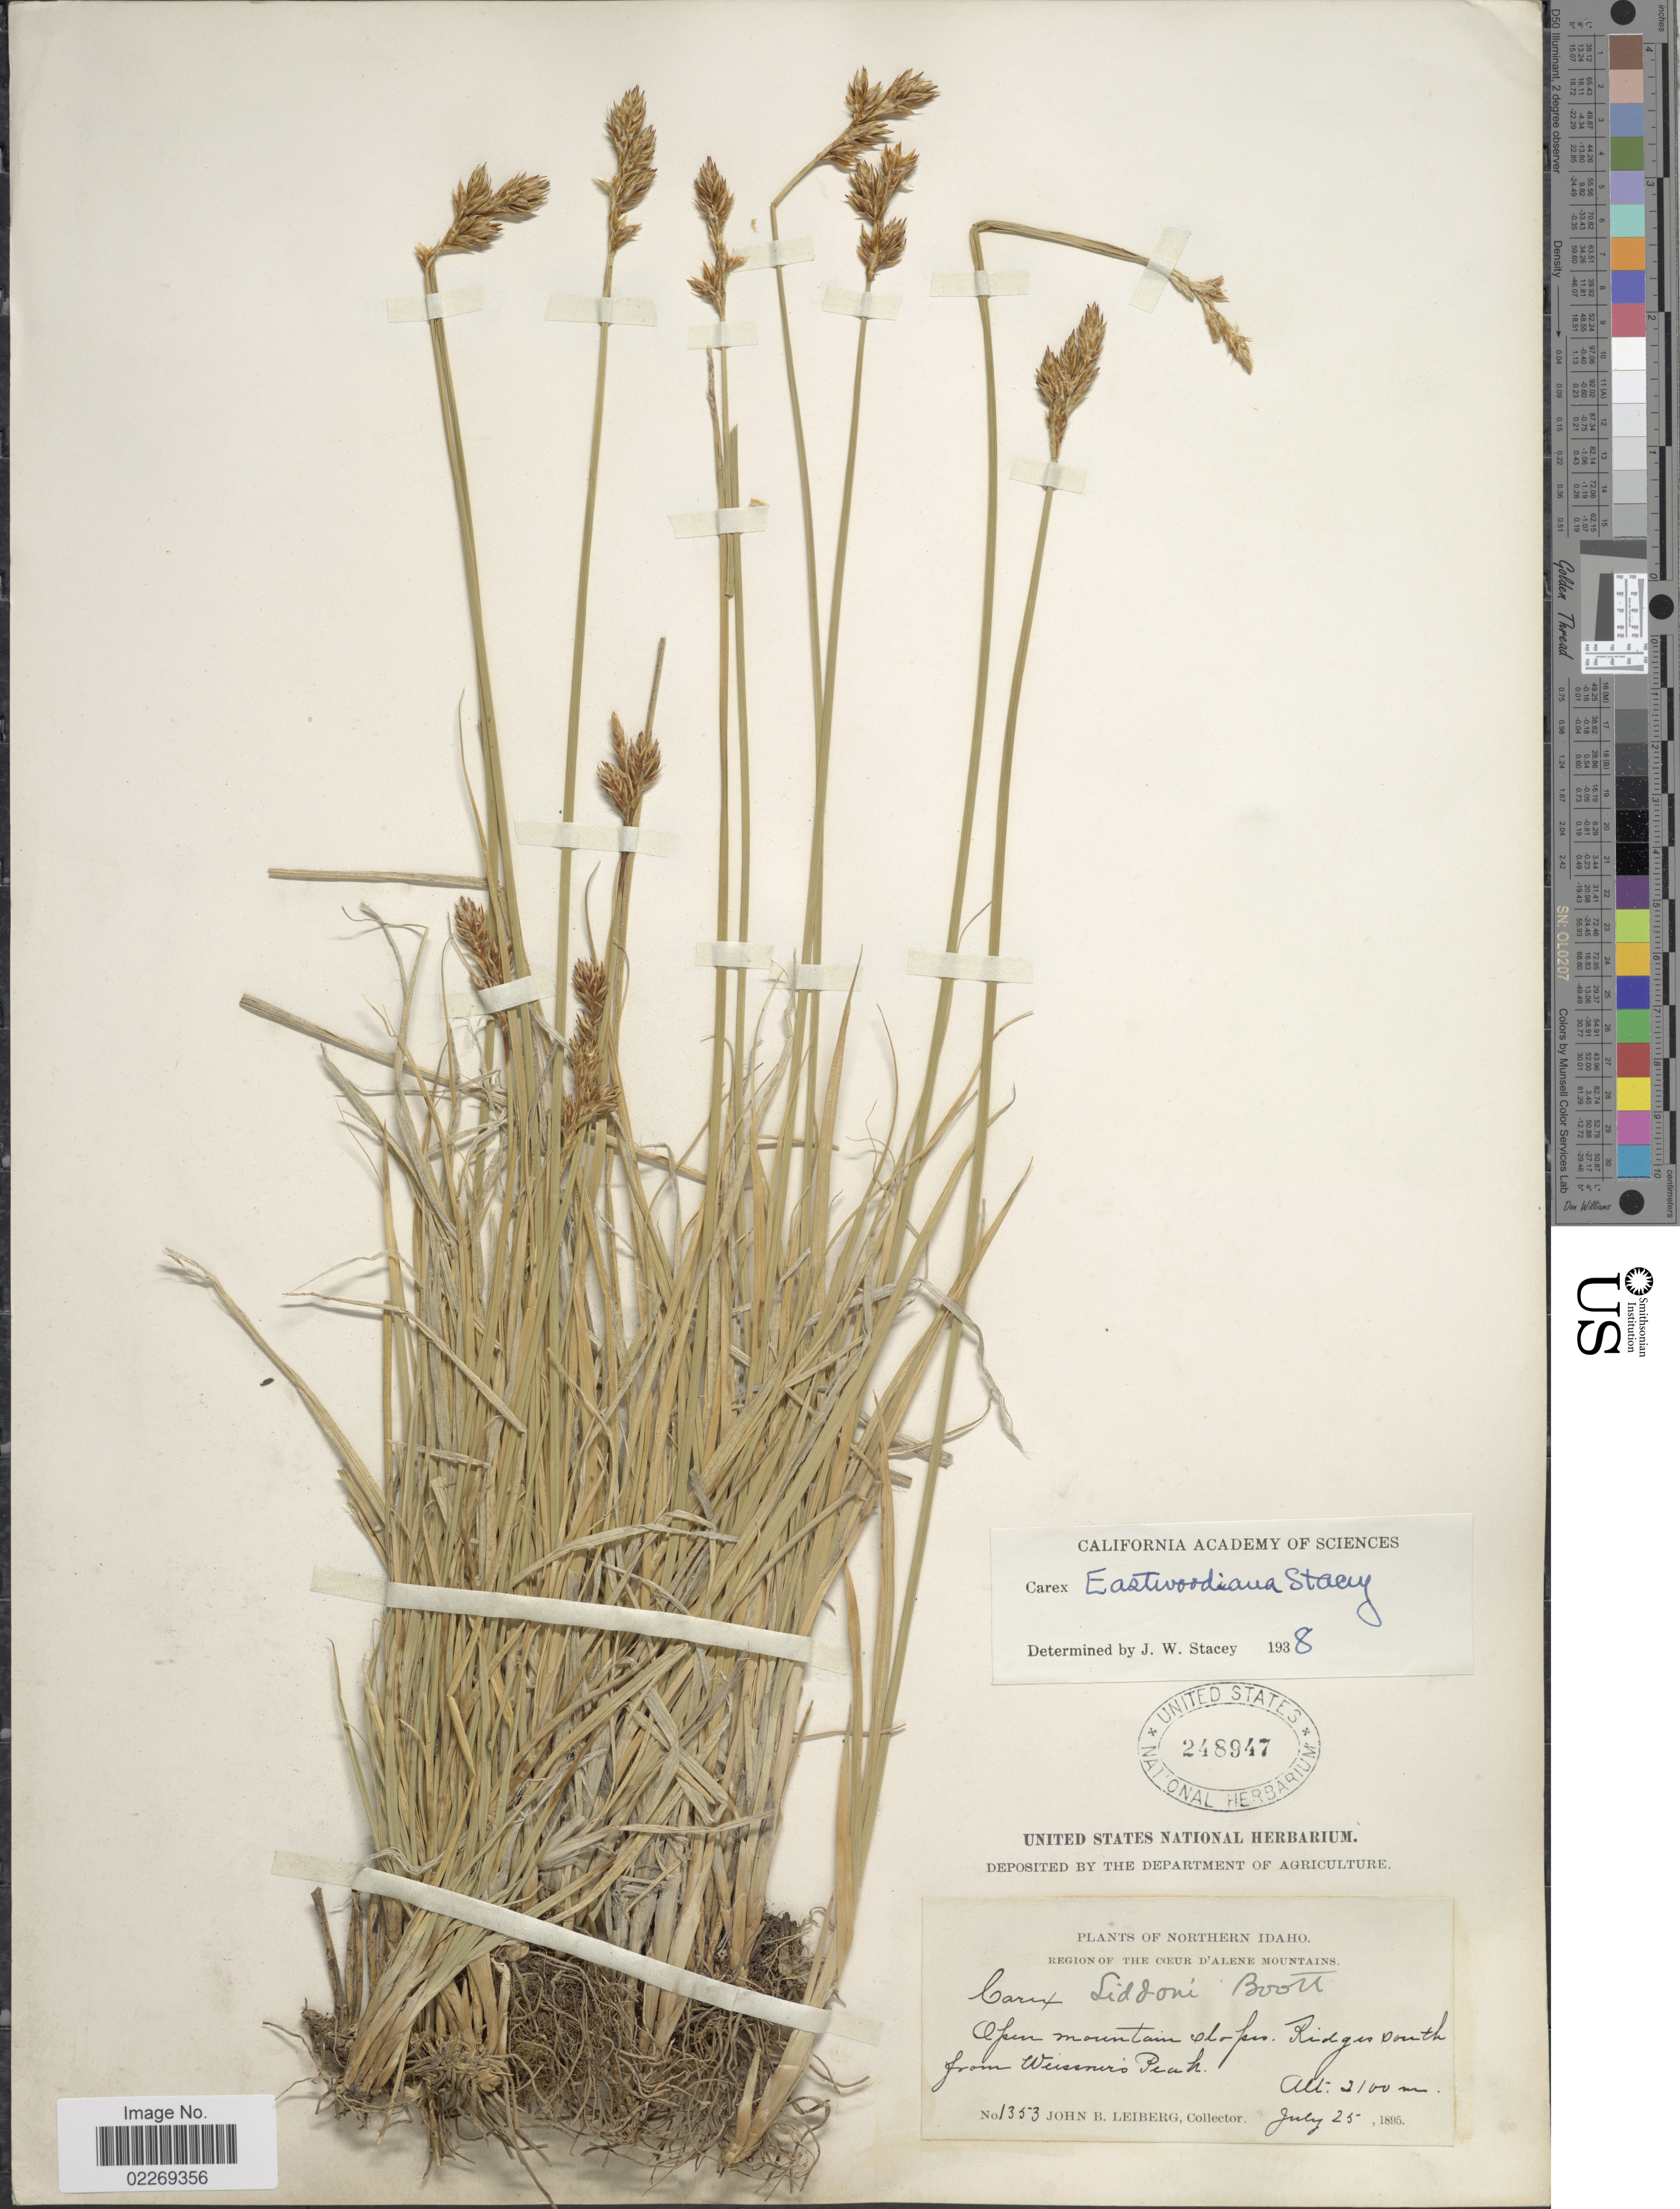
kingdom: Plantae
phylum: Tracheophyta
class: Liliopsida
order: Poales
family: Cyperaceae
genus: Carex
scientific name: Carex tahoensis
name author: Smiley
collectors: J. B. Leiberg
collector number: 1353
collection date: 1895-07-25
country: United States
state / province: Idaho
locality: Northern Idaho. Region of the Coeur D'Alene Mountains. Open mountain slopes. Ridges south from Weissners Peak.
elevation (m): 2100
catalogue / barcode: US 248947